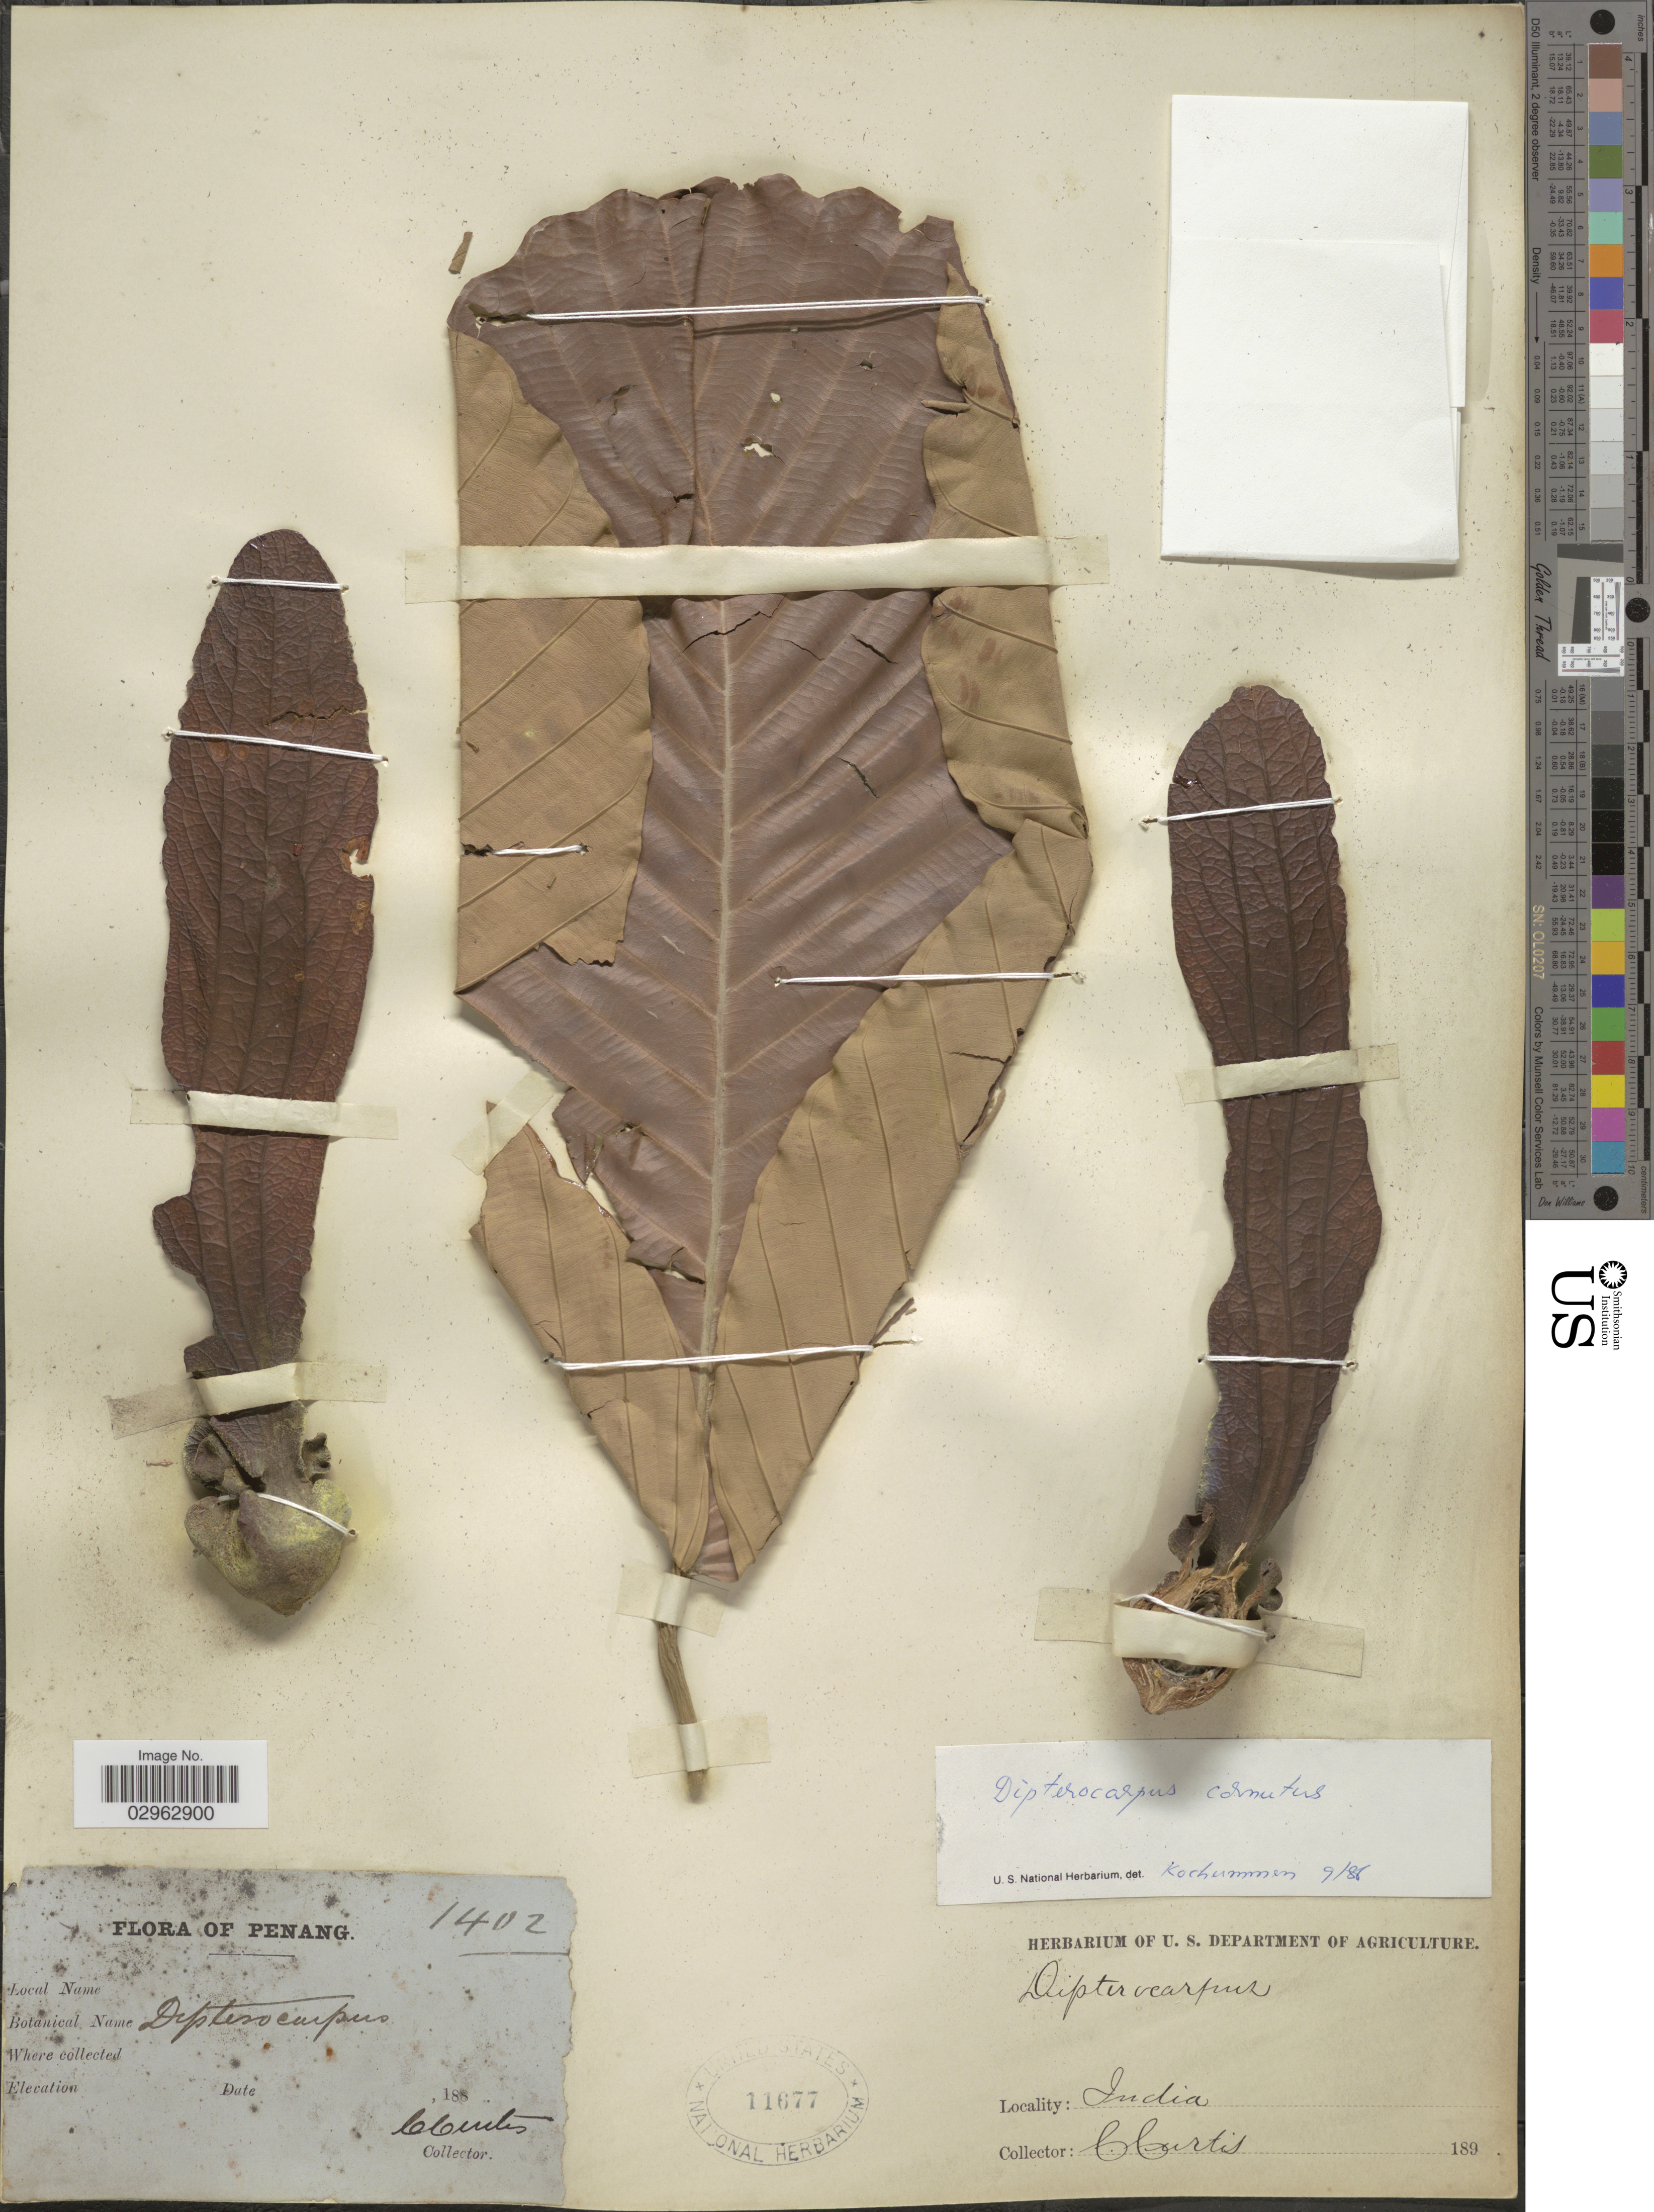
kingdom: Plantae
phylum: Tracheophyta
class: Magnoliopsida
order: Malvales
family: Dipterocarpaceae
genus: Dipterocarpus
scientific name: Dipterocarpus cornutus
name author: Dyer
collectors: C. Curtis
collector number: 1402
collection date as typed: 188 -189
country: Malaysia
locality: Penang.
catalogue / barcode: US 11677